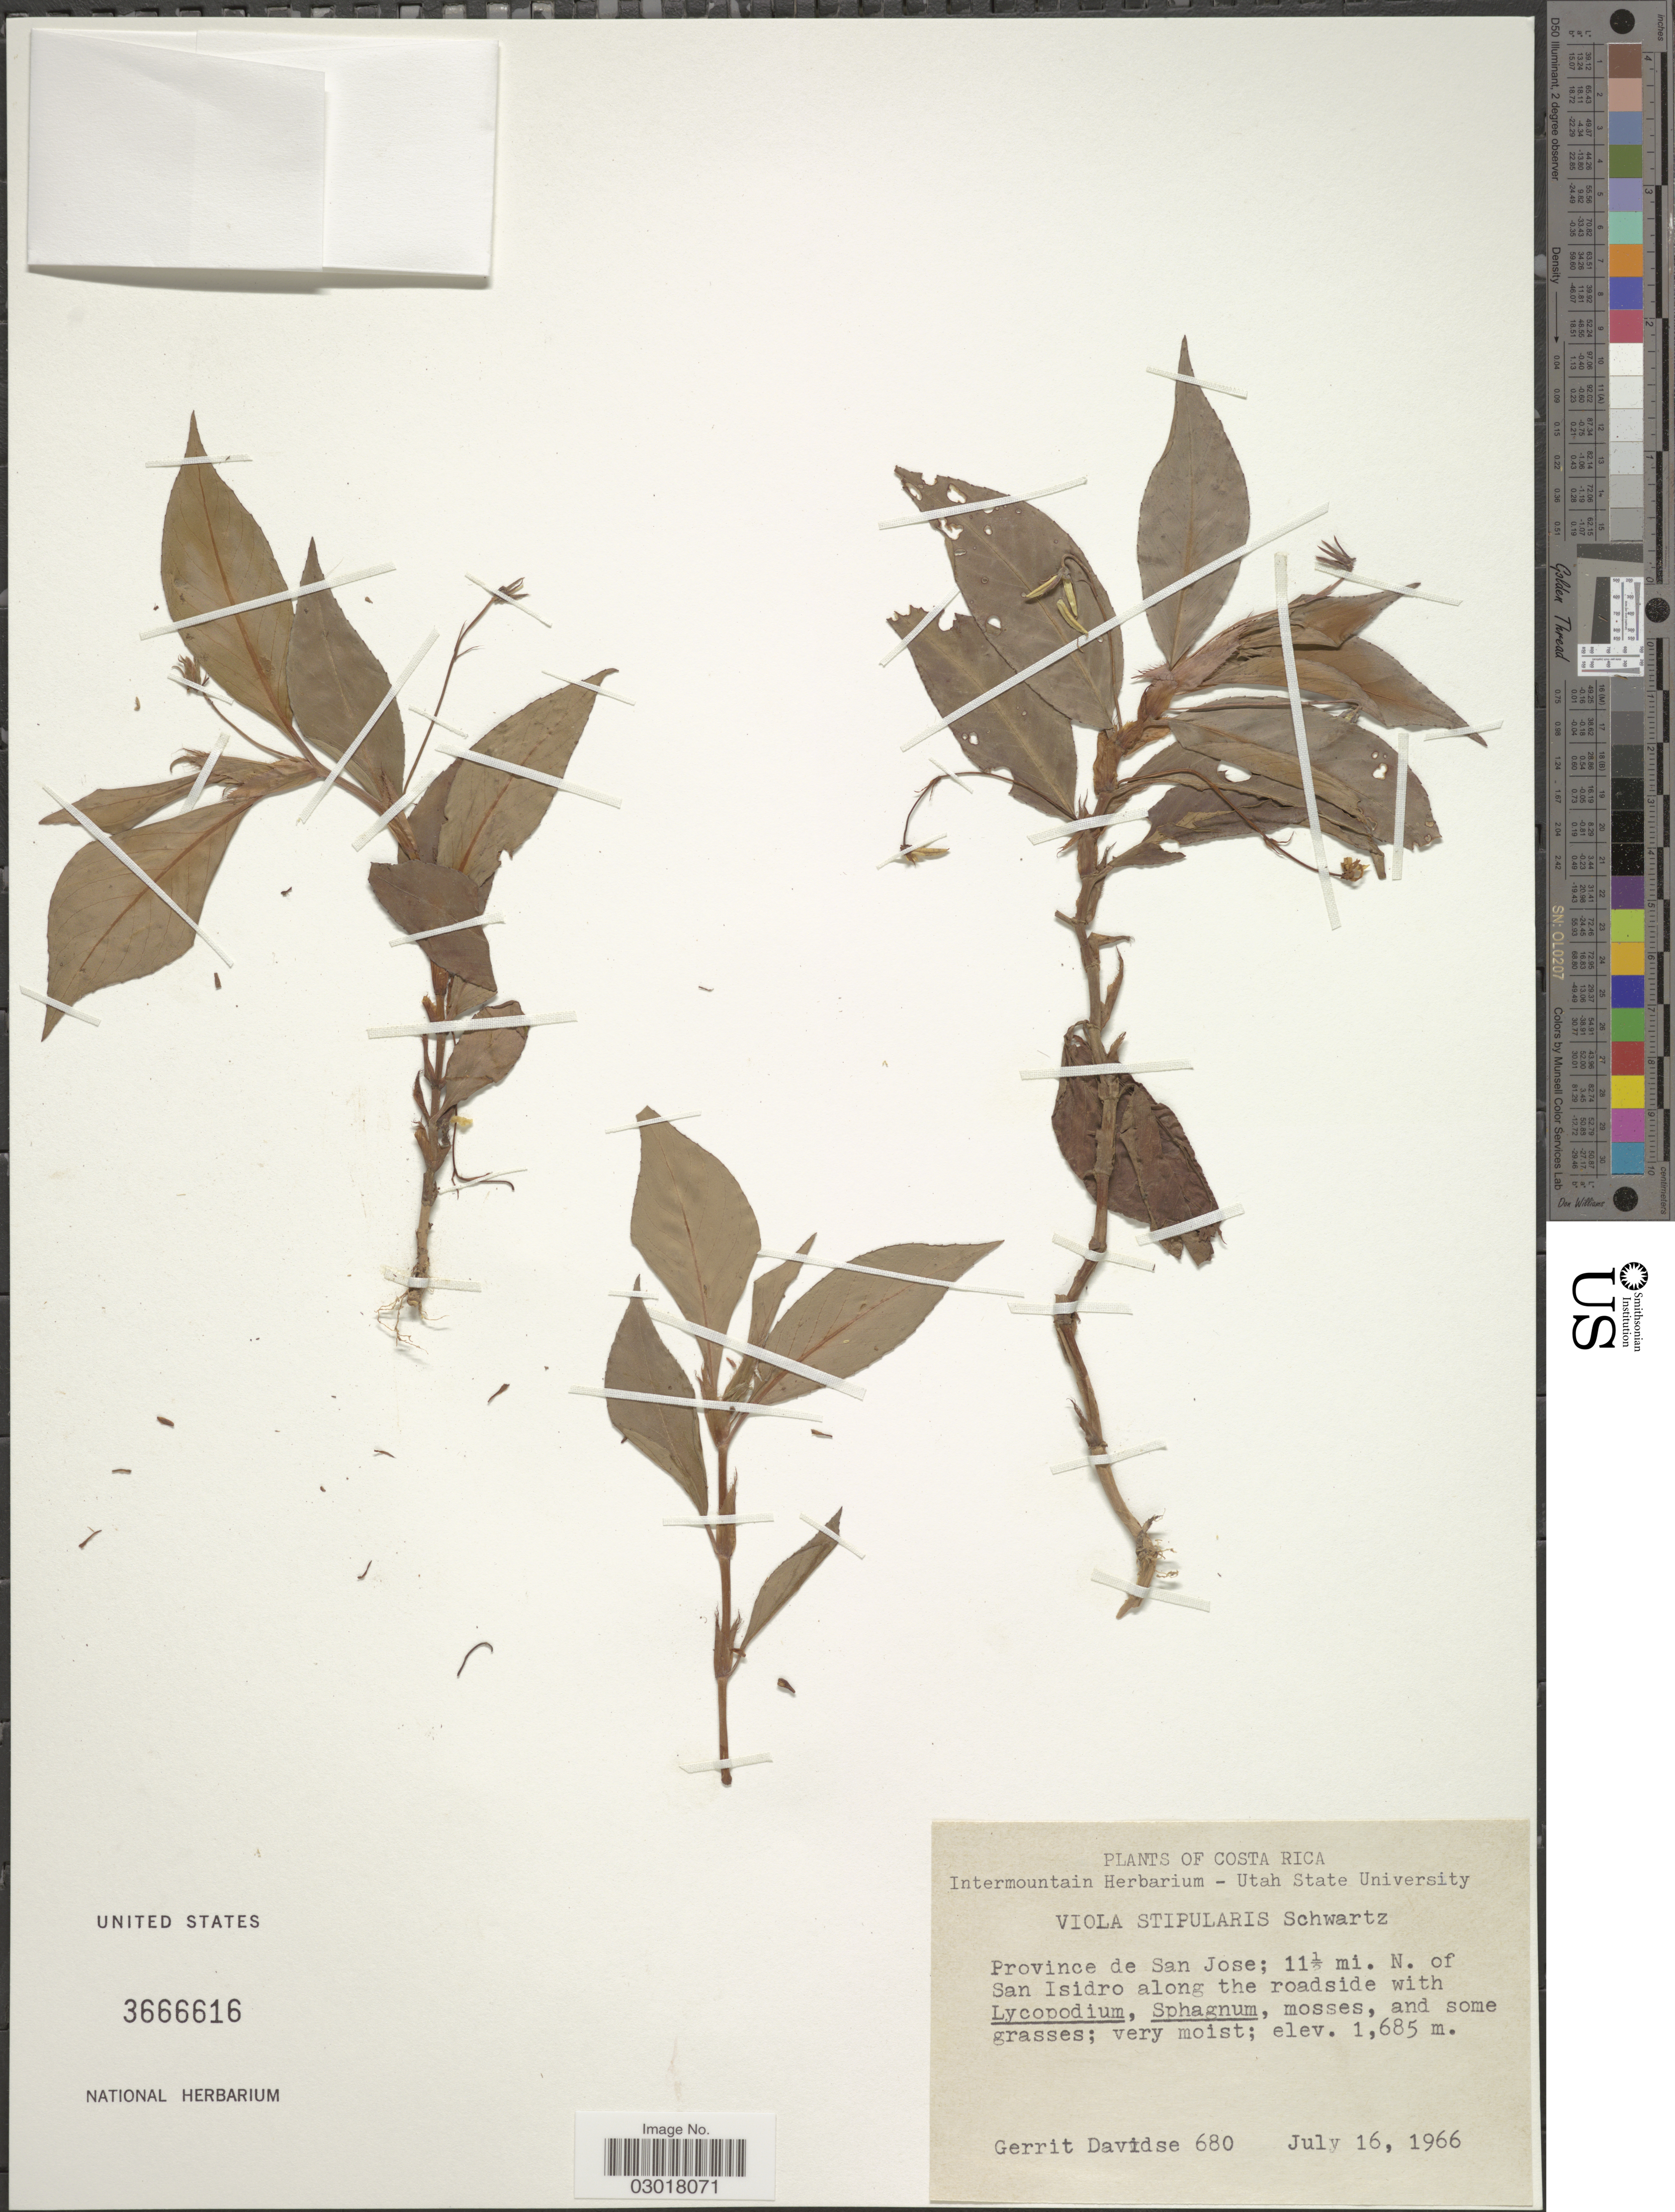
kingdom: Plantae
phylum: Tracheophyta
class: Magnoliopsida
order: Malpighiales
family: Violaceae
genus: Viola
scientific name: Viola stipularis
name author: Sw.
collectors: G. Davidse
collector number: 680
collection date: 1966-07-16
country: Costa Rica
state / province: San José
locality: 11½ mi. N. of San Isidro along the roadside.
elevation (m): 1685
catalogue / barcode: US 3666616